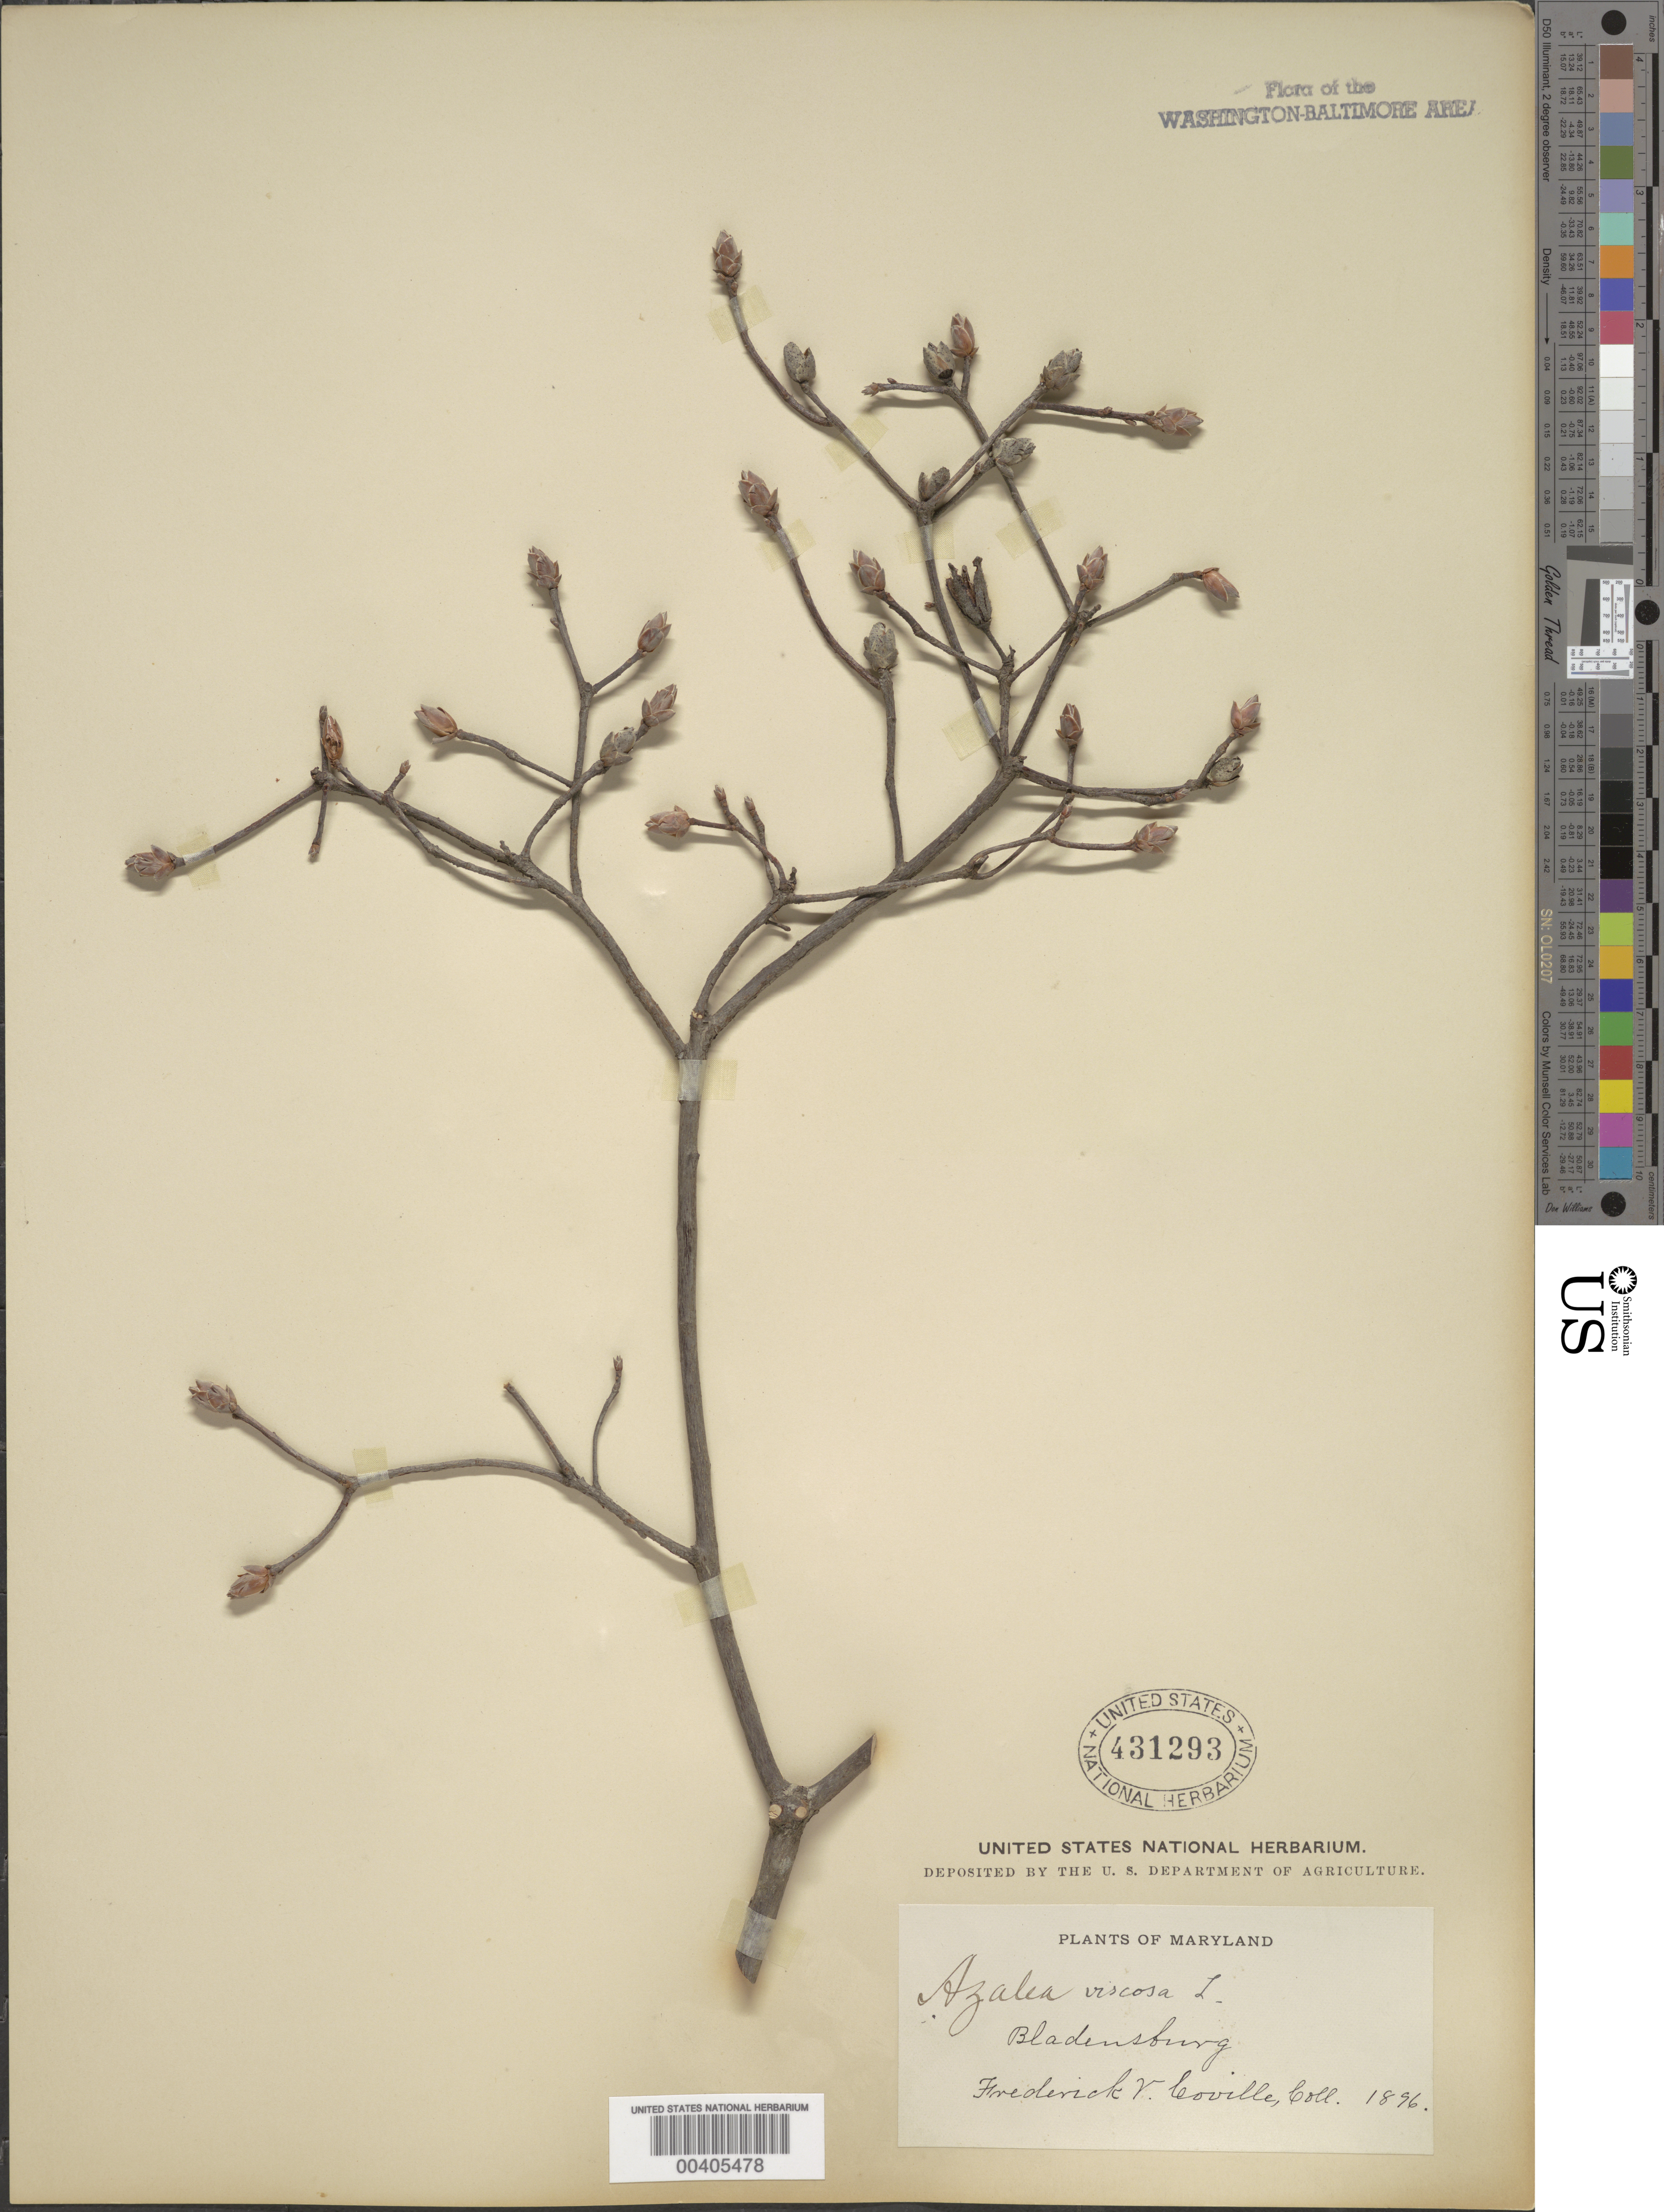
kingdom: Plantae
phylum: Tracheophyta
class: Magnoliopsida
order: Ericales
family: Ericaceae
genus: Rhododendron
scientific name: Rhododendron viscosum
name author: (L.) Torr.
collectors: F. V. Coville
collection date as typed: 1896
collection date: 1896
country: United States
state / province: Maryland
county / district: Prince George's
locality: Bladensburg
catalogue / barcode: US 431293